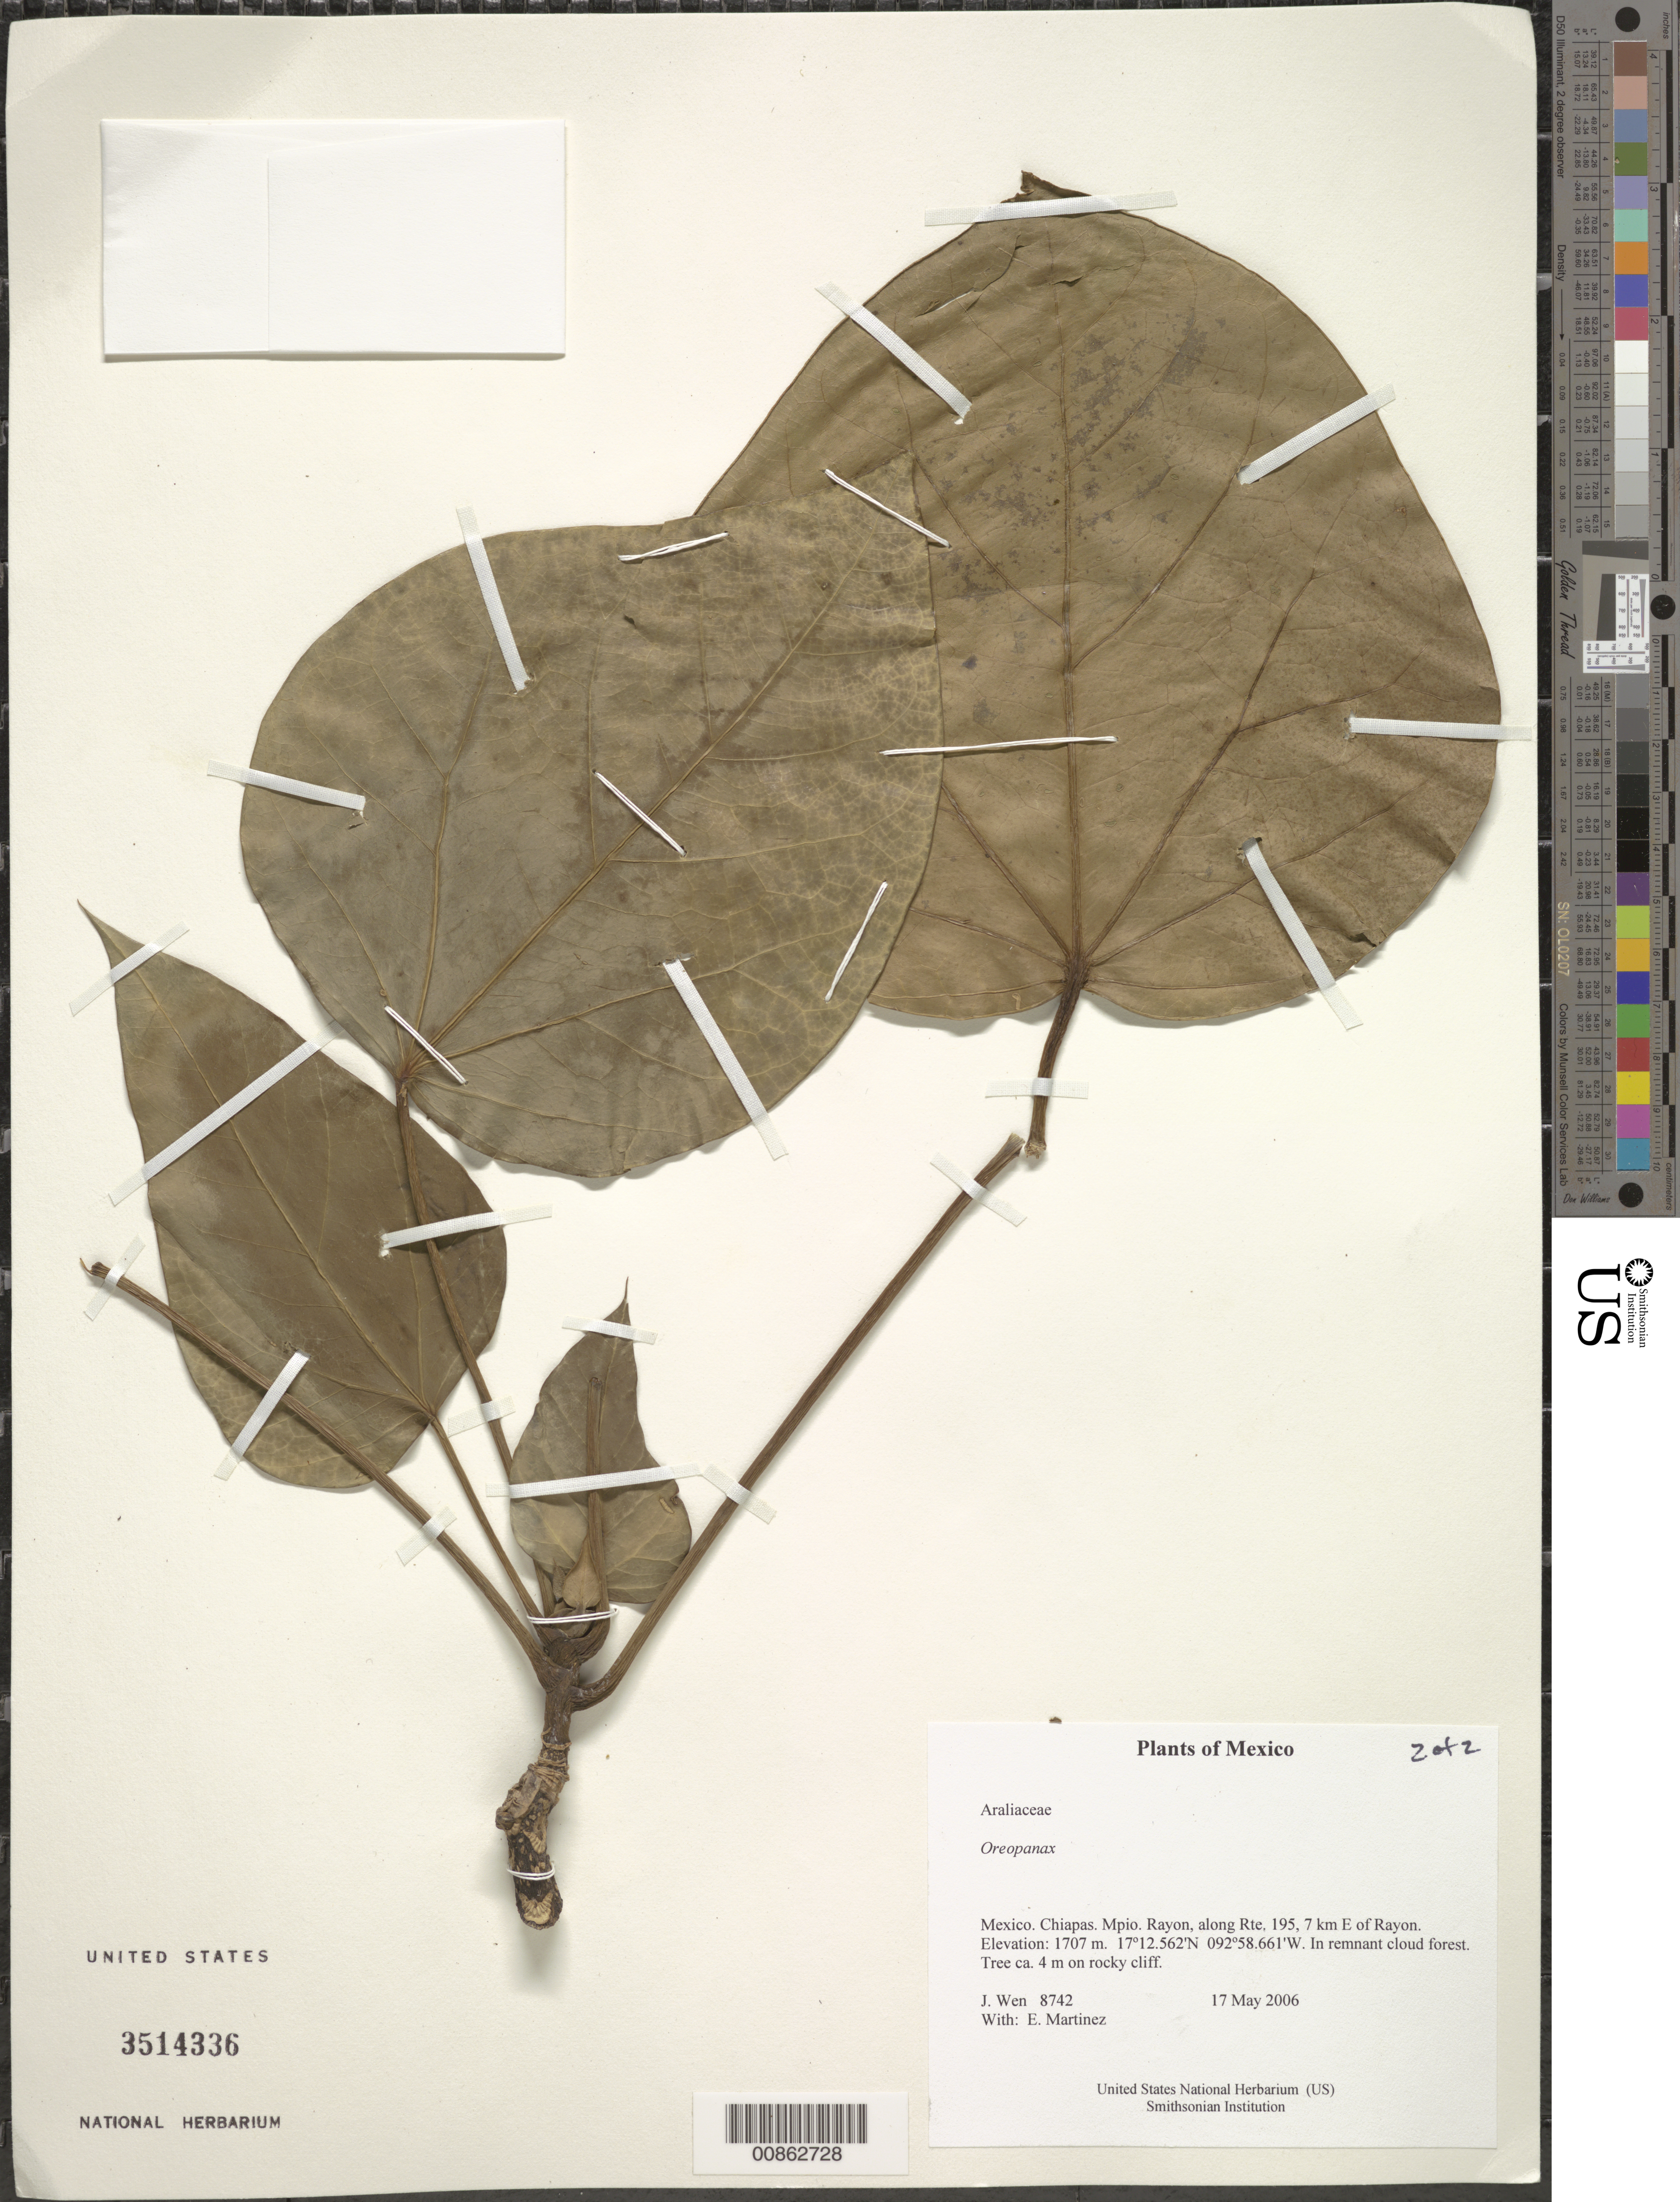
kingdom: Plantae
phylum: Tracheophyta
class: Magnoliopsida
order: Apiales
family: Araliaceae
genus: Oreopanax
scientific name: Oreopanax nymphaeifolius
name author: (Hibberd) G. Nicholson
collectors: J. Wen & E. Martínez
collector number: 8742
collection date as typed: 17 May 2006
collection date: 2006-05-17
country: Mexico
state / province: Chiapas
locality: Mpio. Rayon, along Rte. 195, 7 km E of Rayon.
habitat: On rocky cliff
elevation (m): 1707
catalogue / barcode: US 3514336